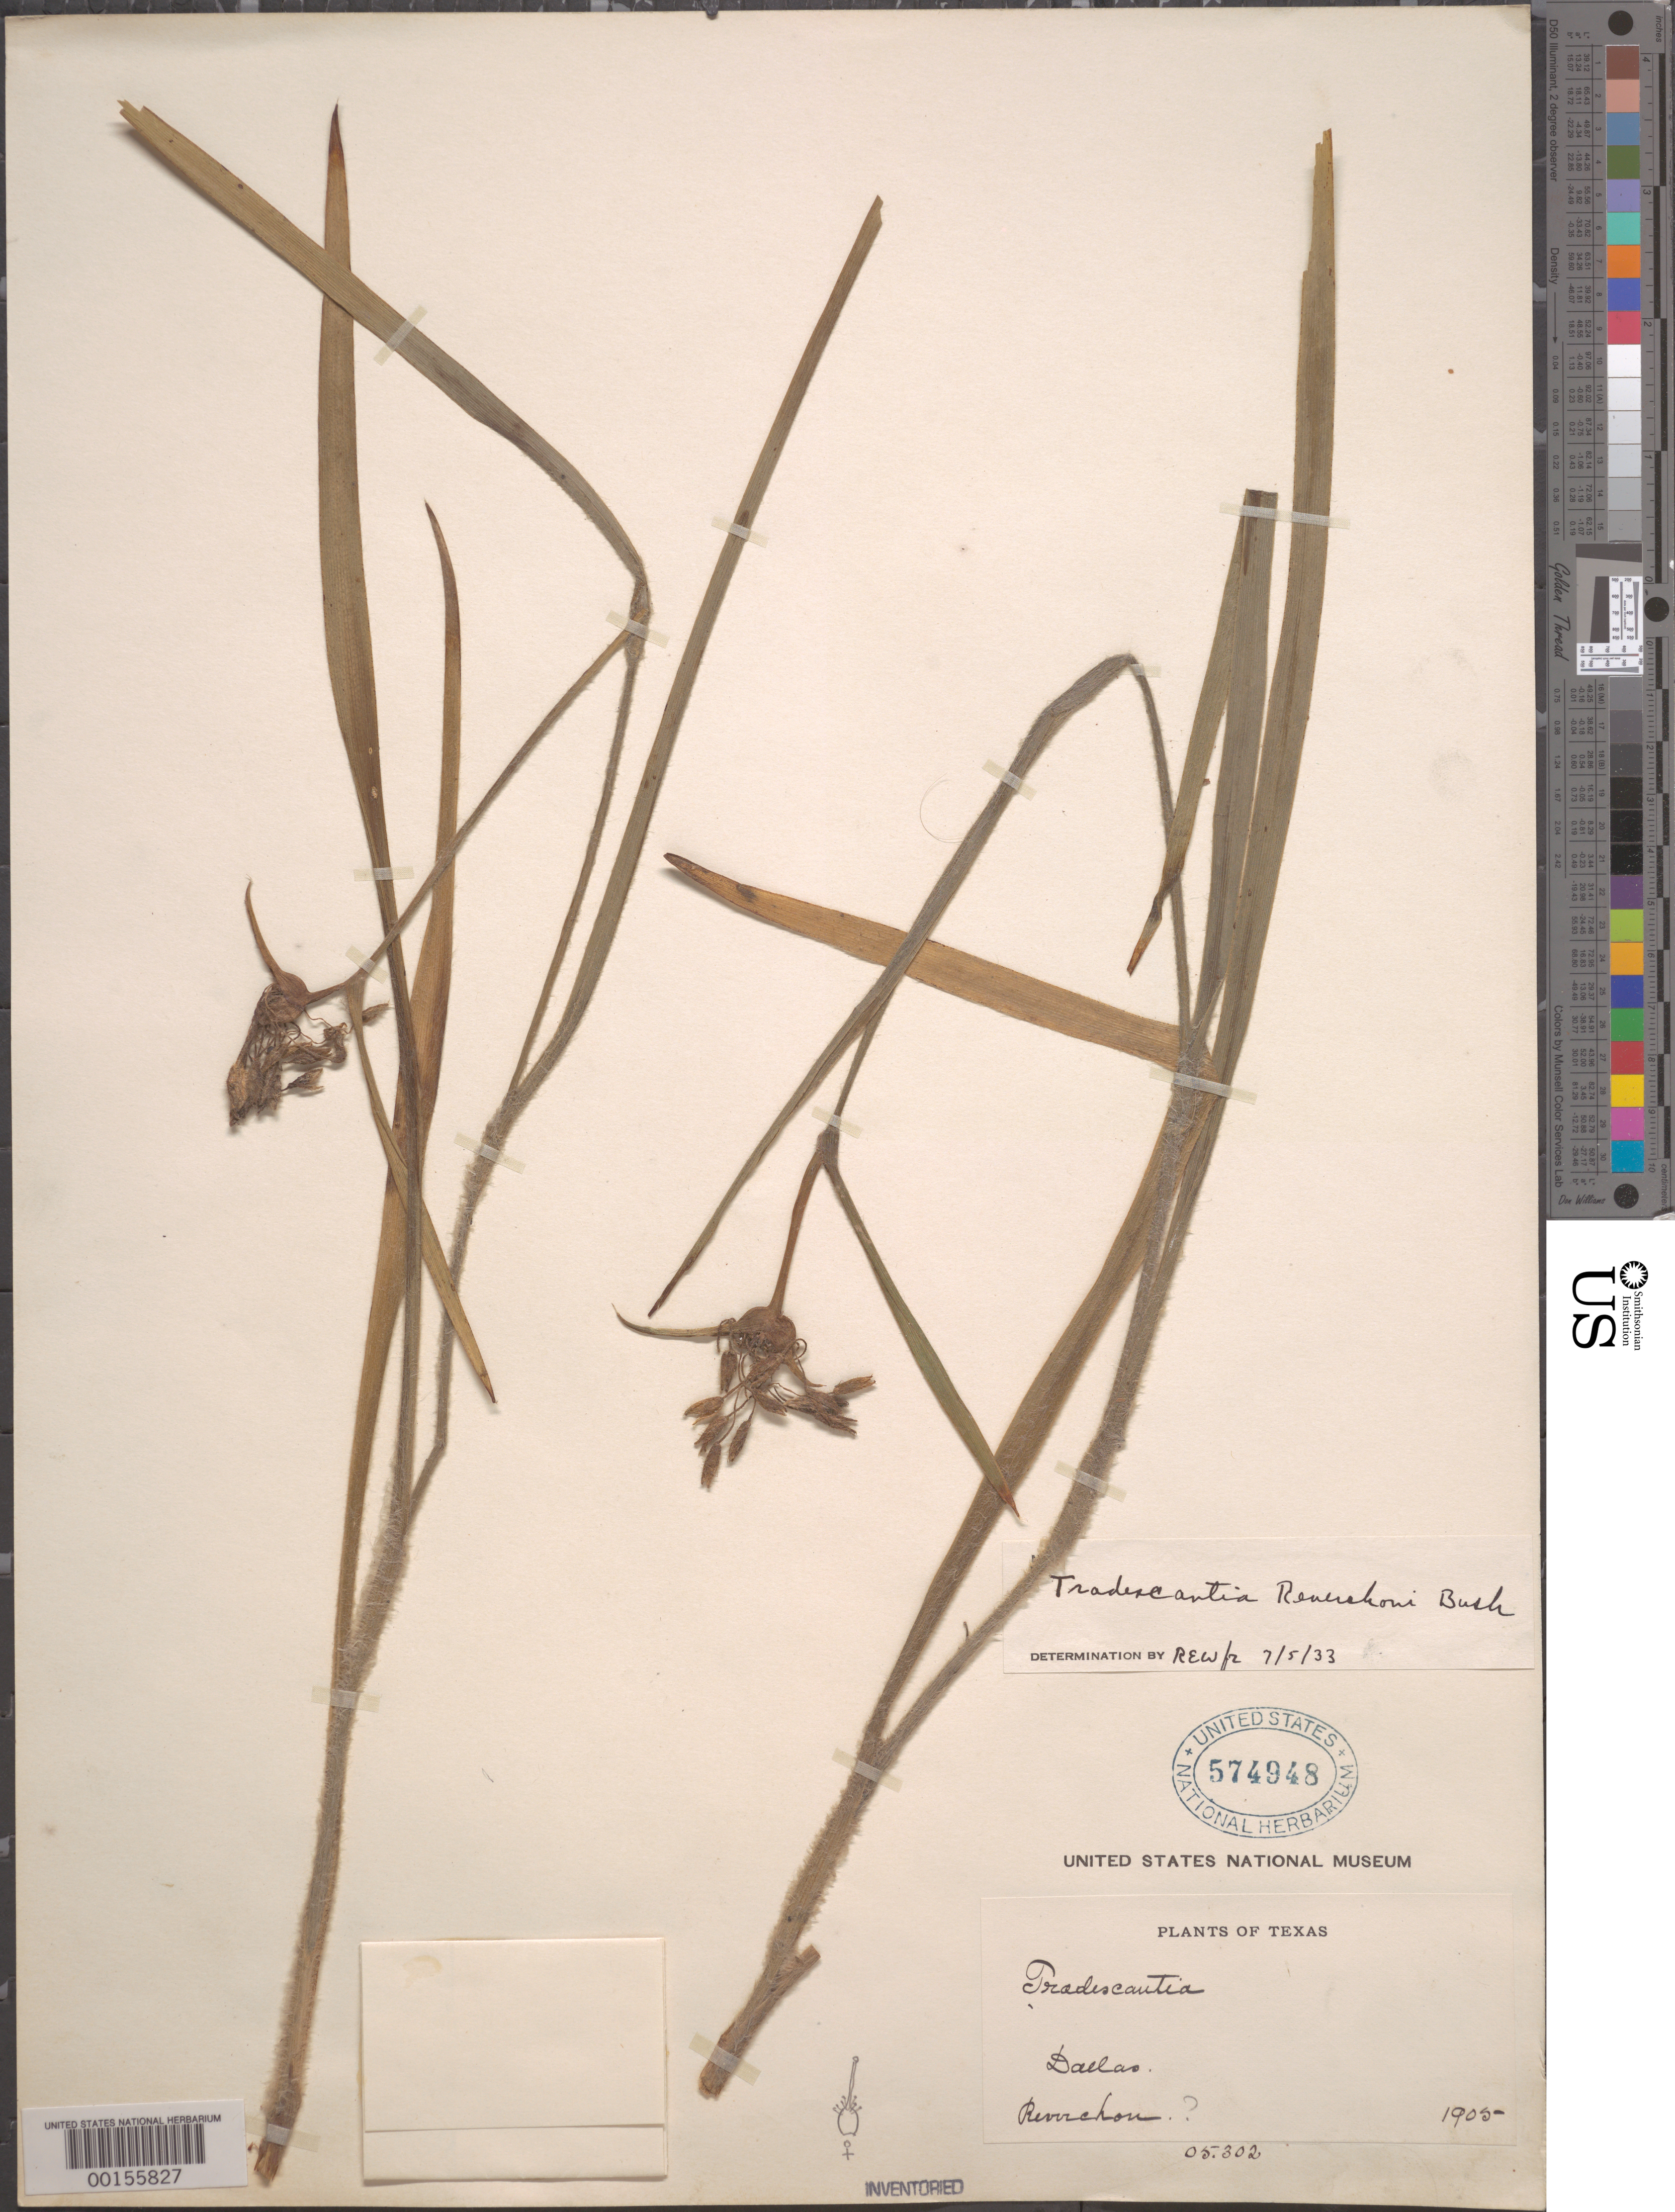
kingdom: Plantae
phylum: Tracheophyta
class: Liliopsida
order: Commelinales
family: Commelinaceae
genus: Tradescantia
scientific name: Tradescantia reverchonii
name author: Bush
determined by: Woodward, R. E.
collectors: -. Reverchon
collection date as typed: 1905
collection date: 1905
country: United States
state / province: Texas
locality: Dallas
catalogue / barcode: US 574948